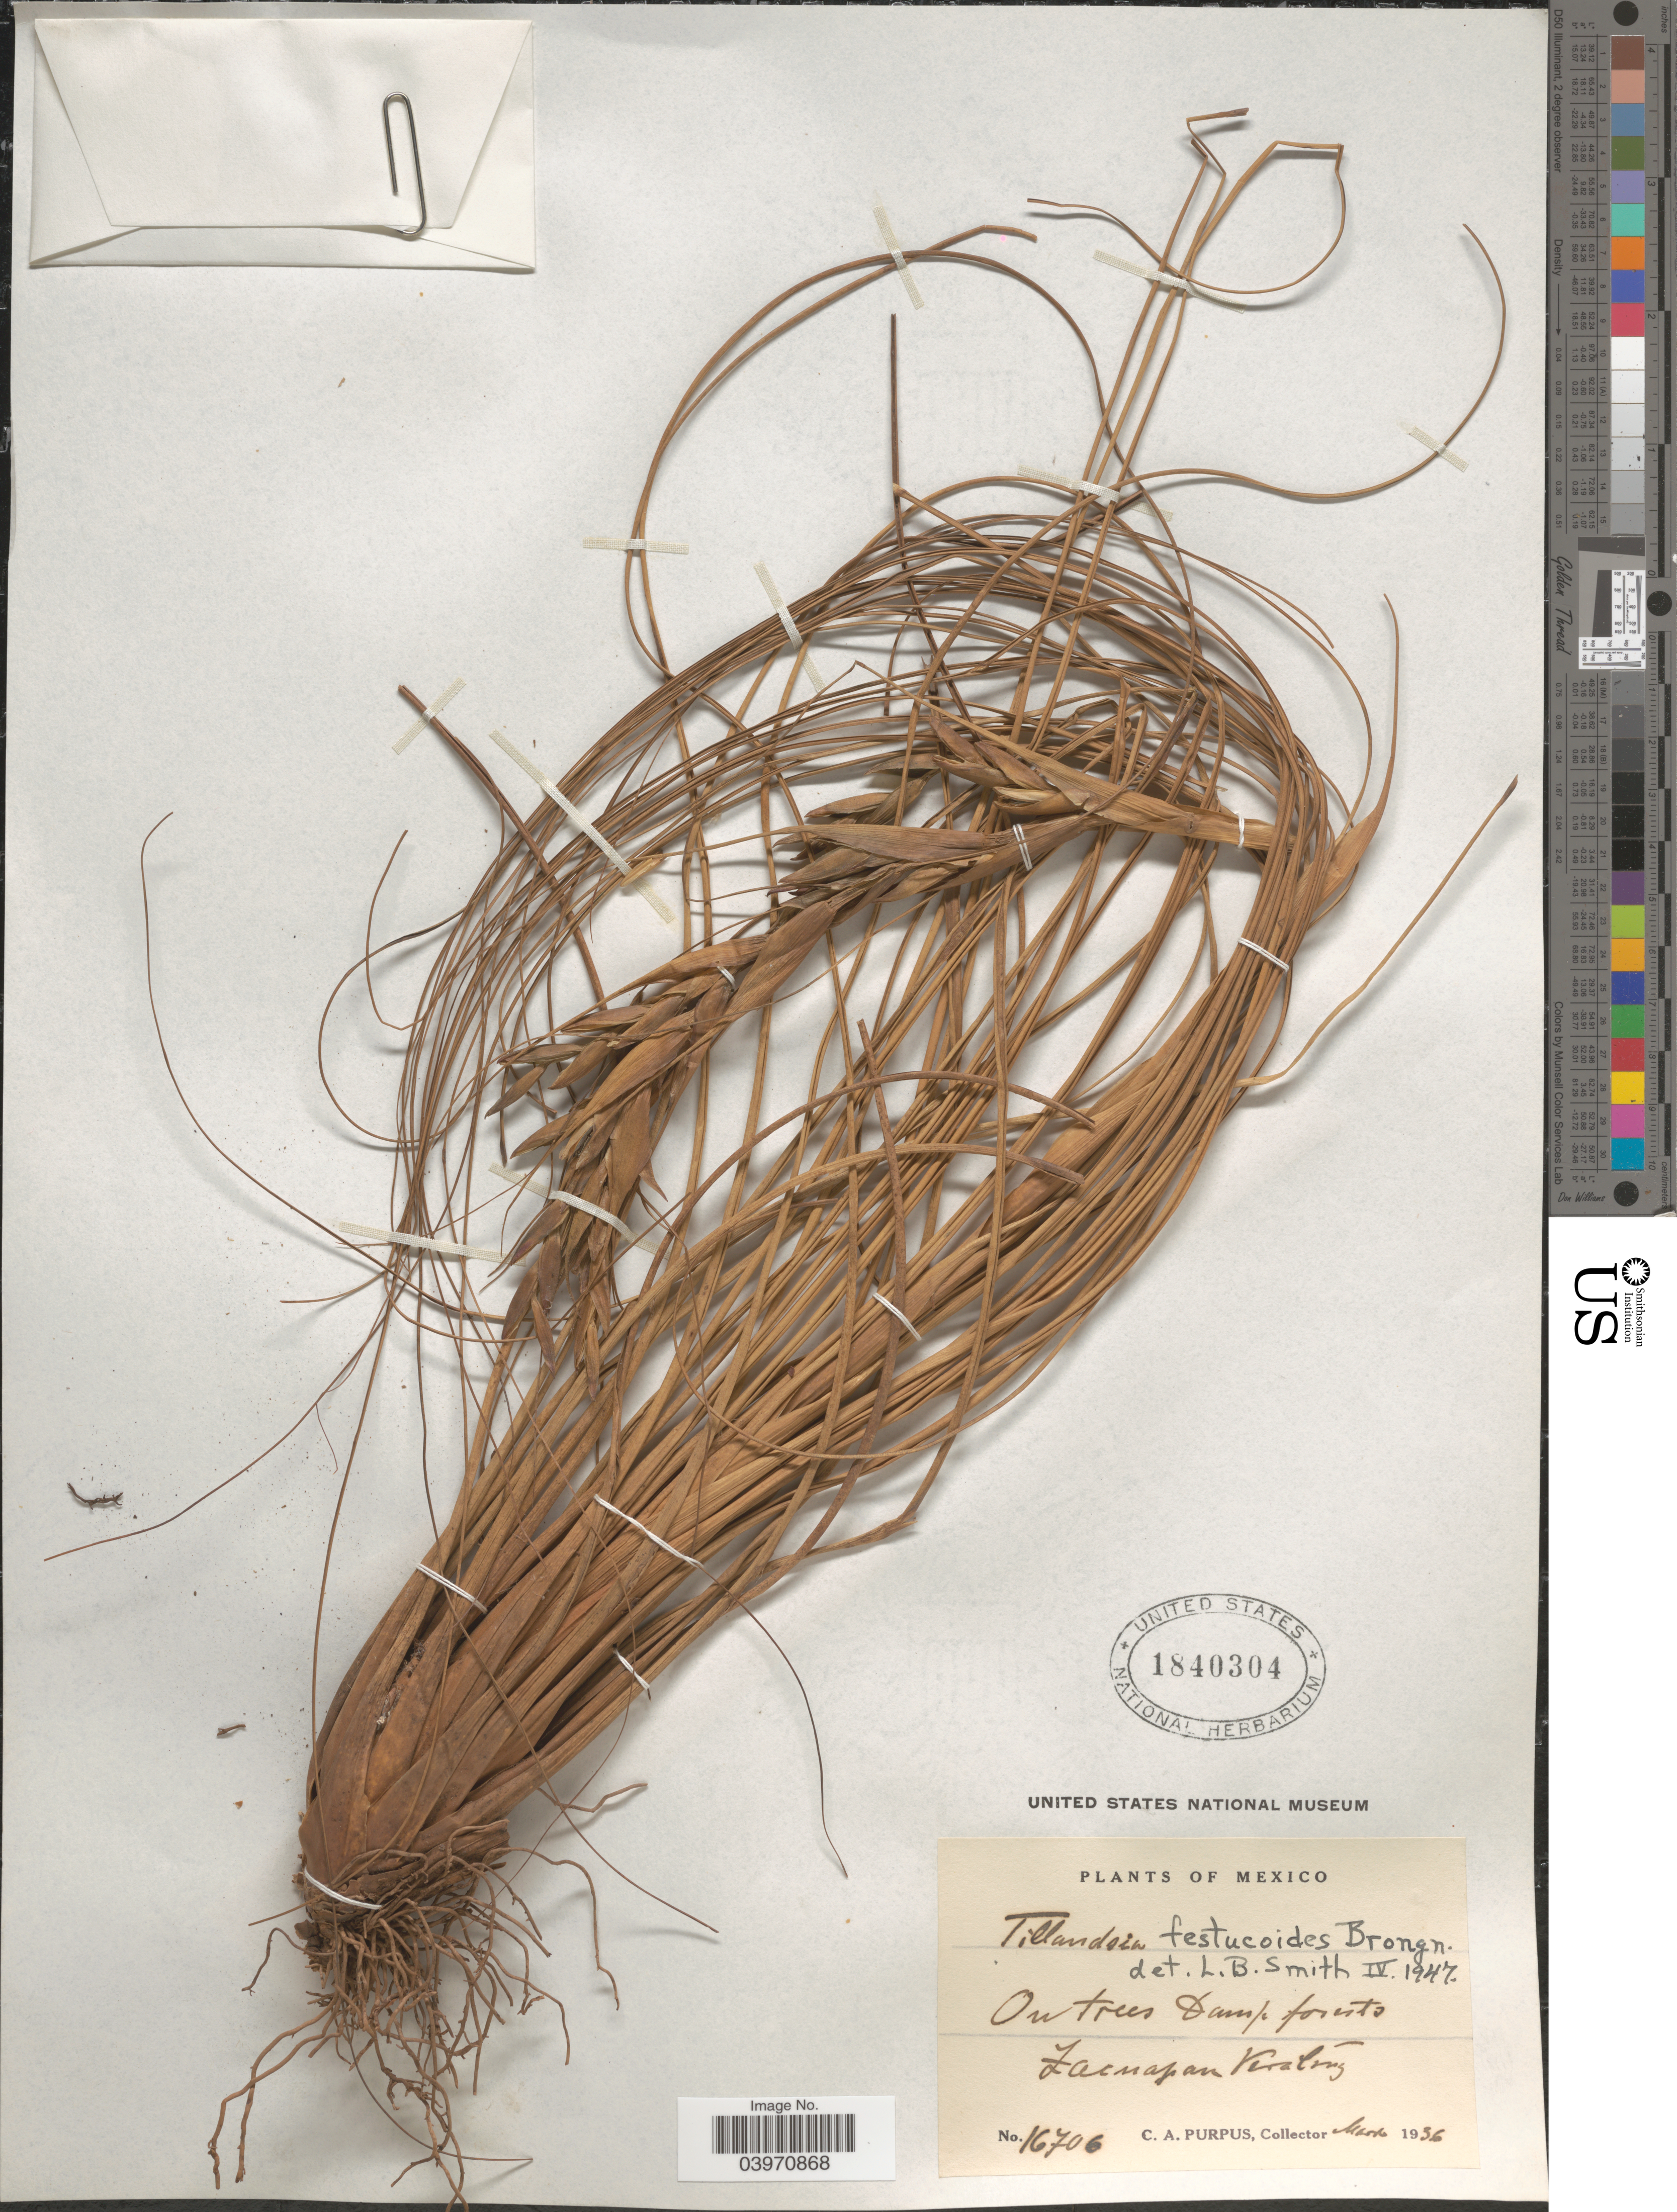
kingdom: Plantae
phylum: Tracheophyta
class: Liliopsida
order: Poales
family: Bromeliaceae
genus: Tillandsia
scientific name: Tillandsia festucoides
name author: Brongn. ex Mez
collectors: C. A. Purpus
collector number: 16706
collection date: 1936-03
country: Mexico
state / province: Veracruz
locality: Zacuapan Vera Cruz.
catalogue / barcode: US 1840304